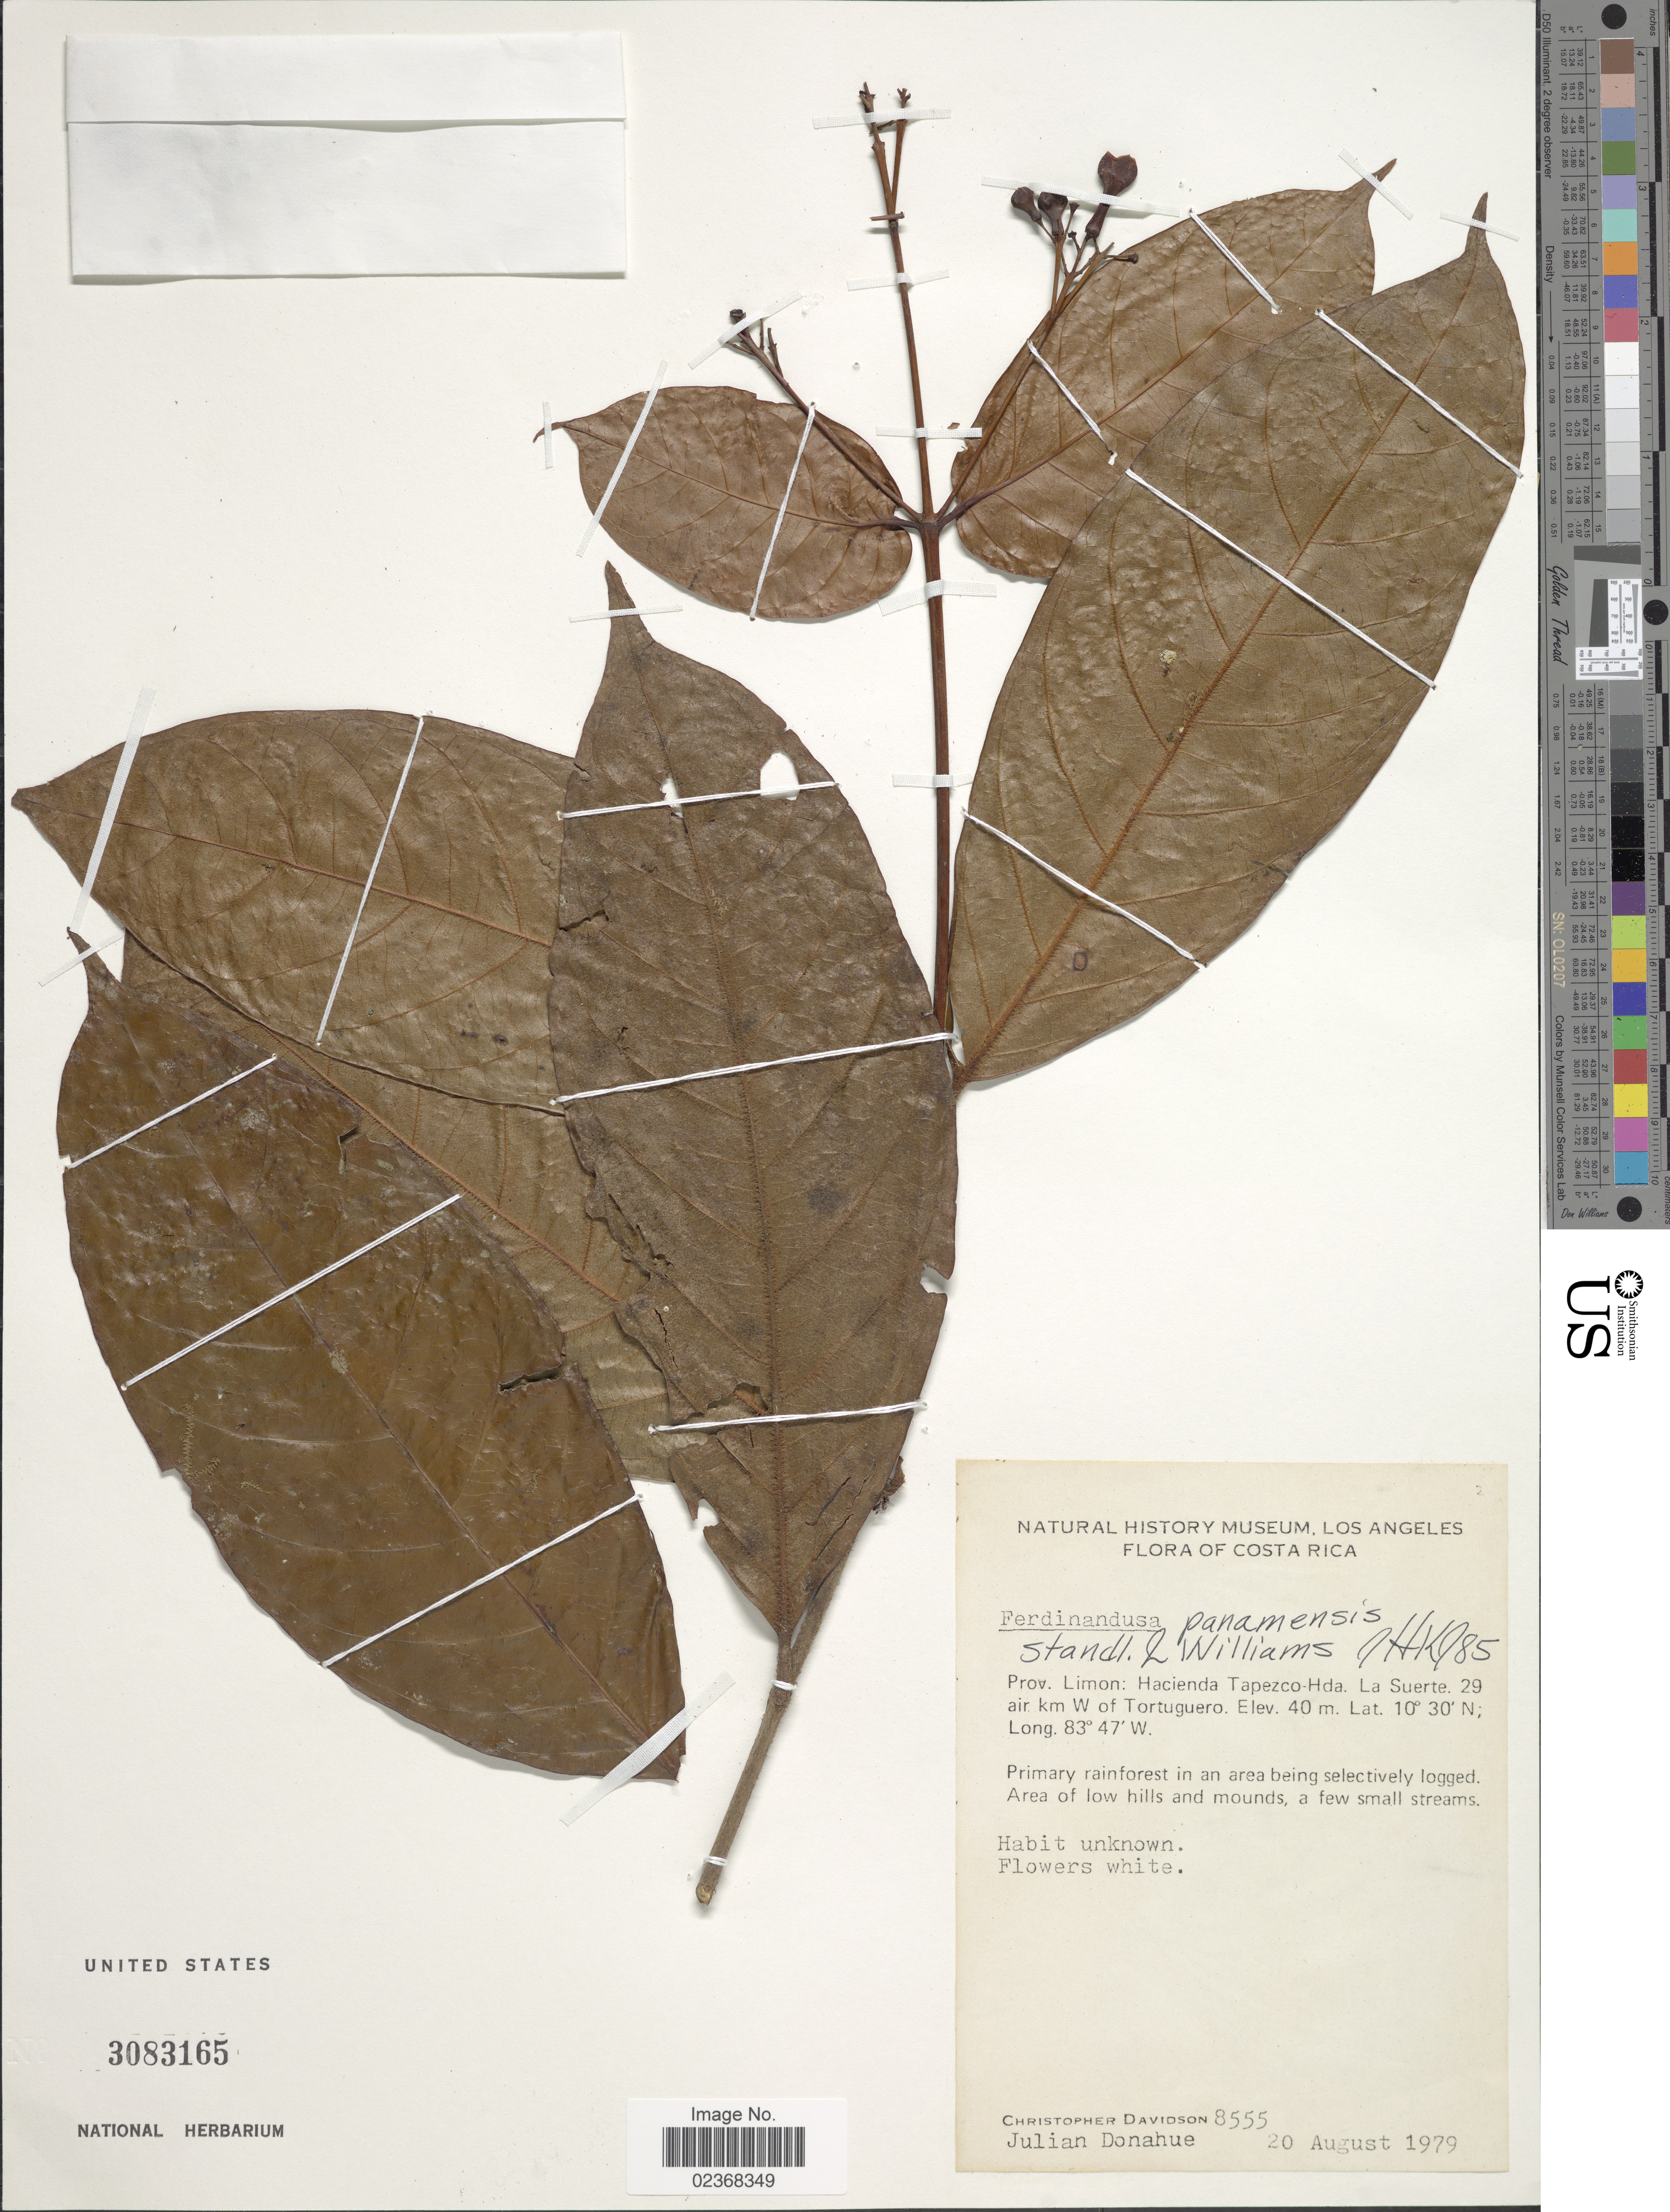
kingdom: Plantae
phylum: Tracheophyta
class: Magnoliopsida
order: Gentianales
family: Rubiaceae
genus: Ferdinandusa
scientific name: Ferdinandusa panamensis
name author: Standl. & L.O. Williams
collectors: C. Davidson & J. Donahue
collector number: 8555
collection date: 1979-08-20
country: Costa Rica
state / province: Limón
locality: Hacienda Tapezco-Hda. La Suerte. 29 air km W of Tortuguero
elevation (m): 40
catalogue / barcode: US 3083165